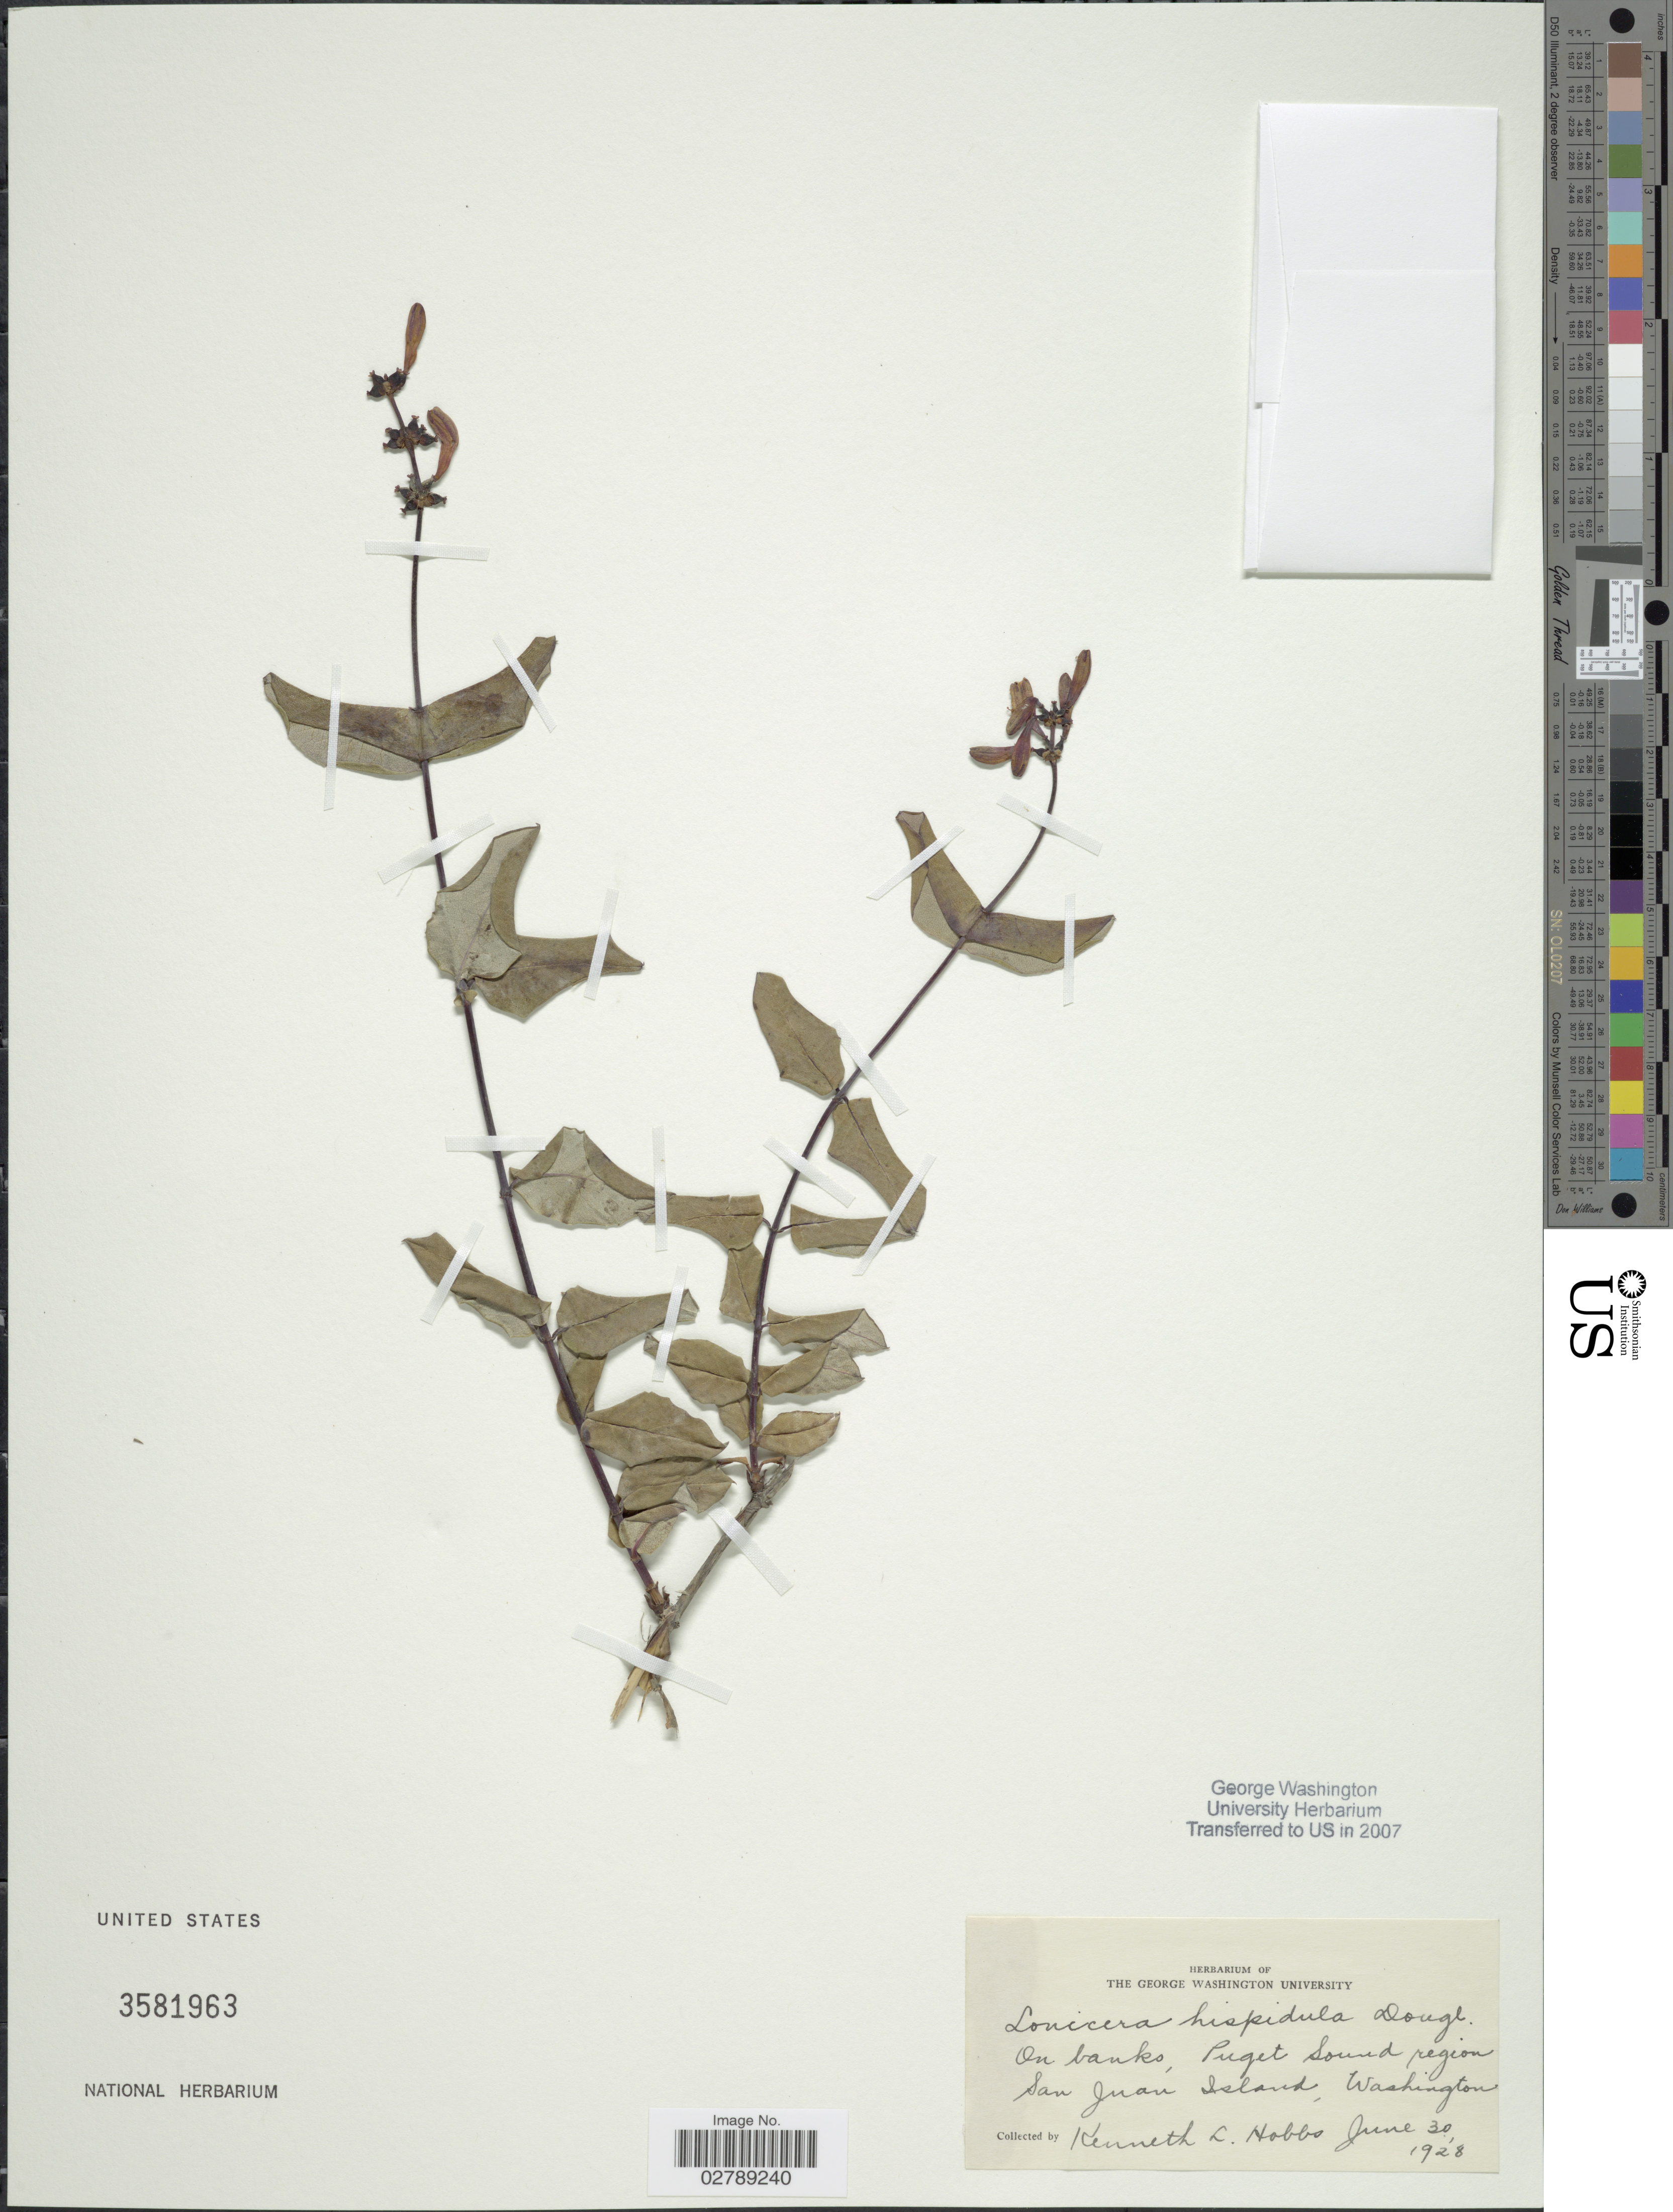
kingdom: Plantae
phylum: Tracheophyta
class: Magnoliopsida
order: Dipsacales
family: Caprifoliaceae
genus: Lonicera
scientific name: Lonicera hispidula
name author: Douglas ex Lindl.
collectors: K. Hobbs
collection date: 1928-06-30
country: United States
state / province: Washington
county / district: King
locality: On banks, Puget Sound region. San Juan Island.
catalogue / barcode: US 3581963